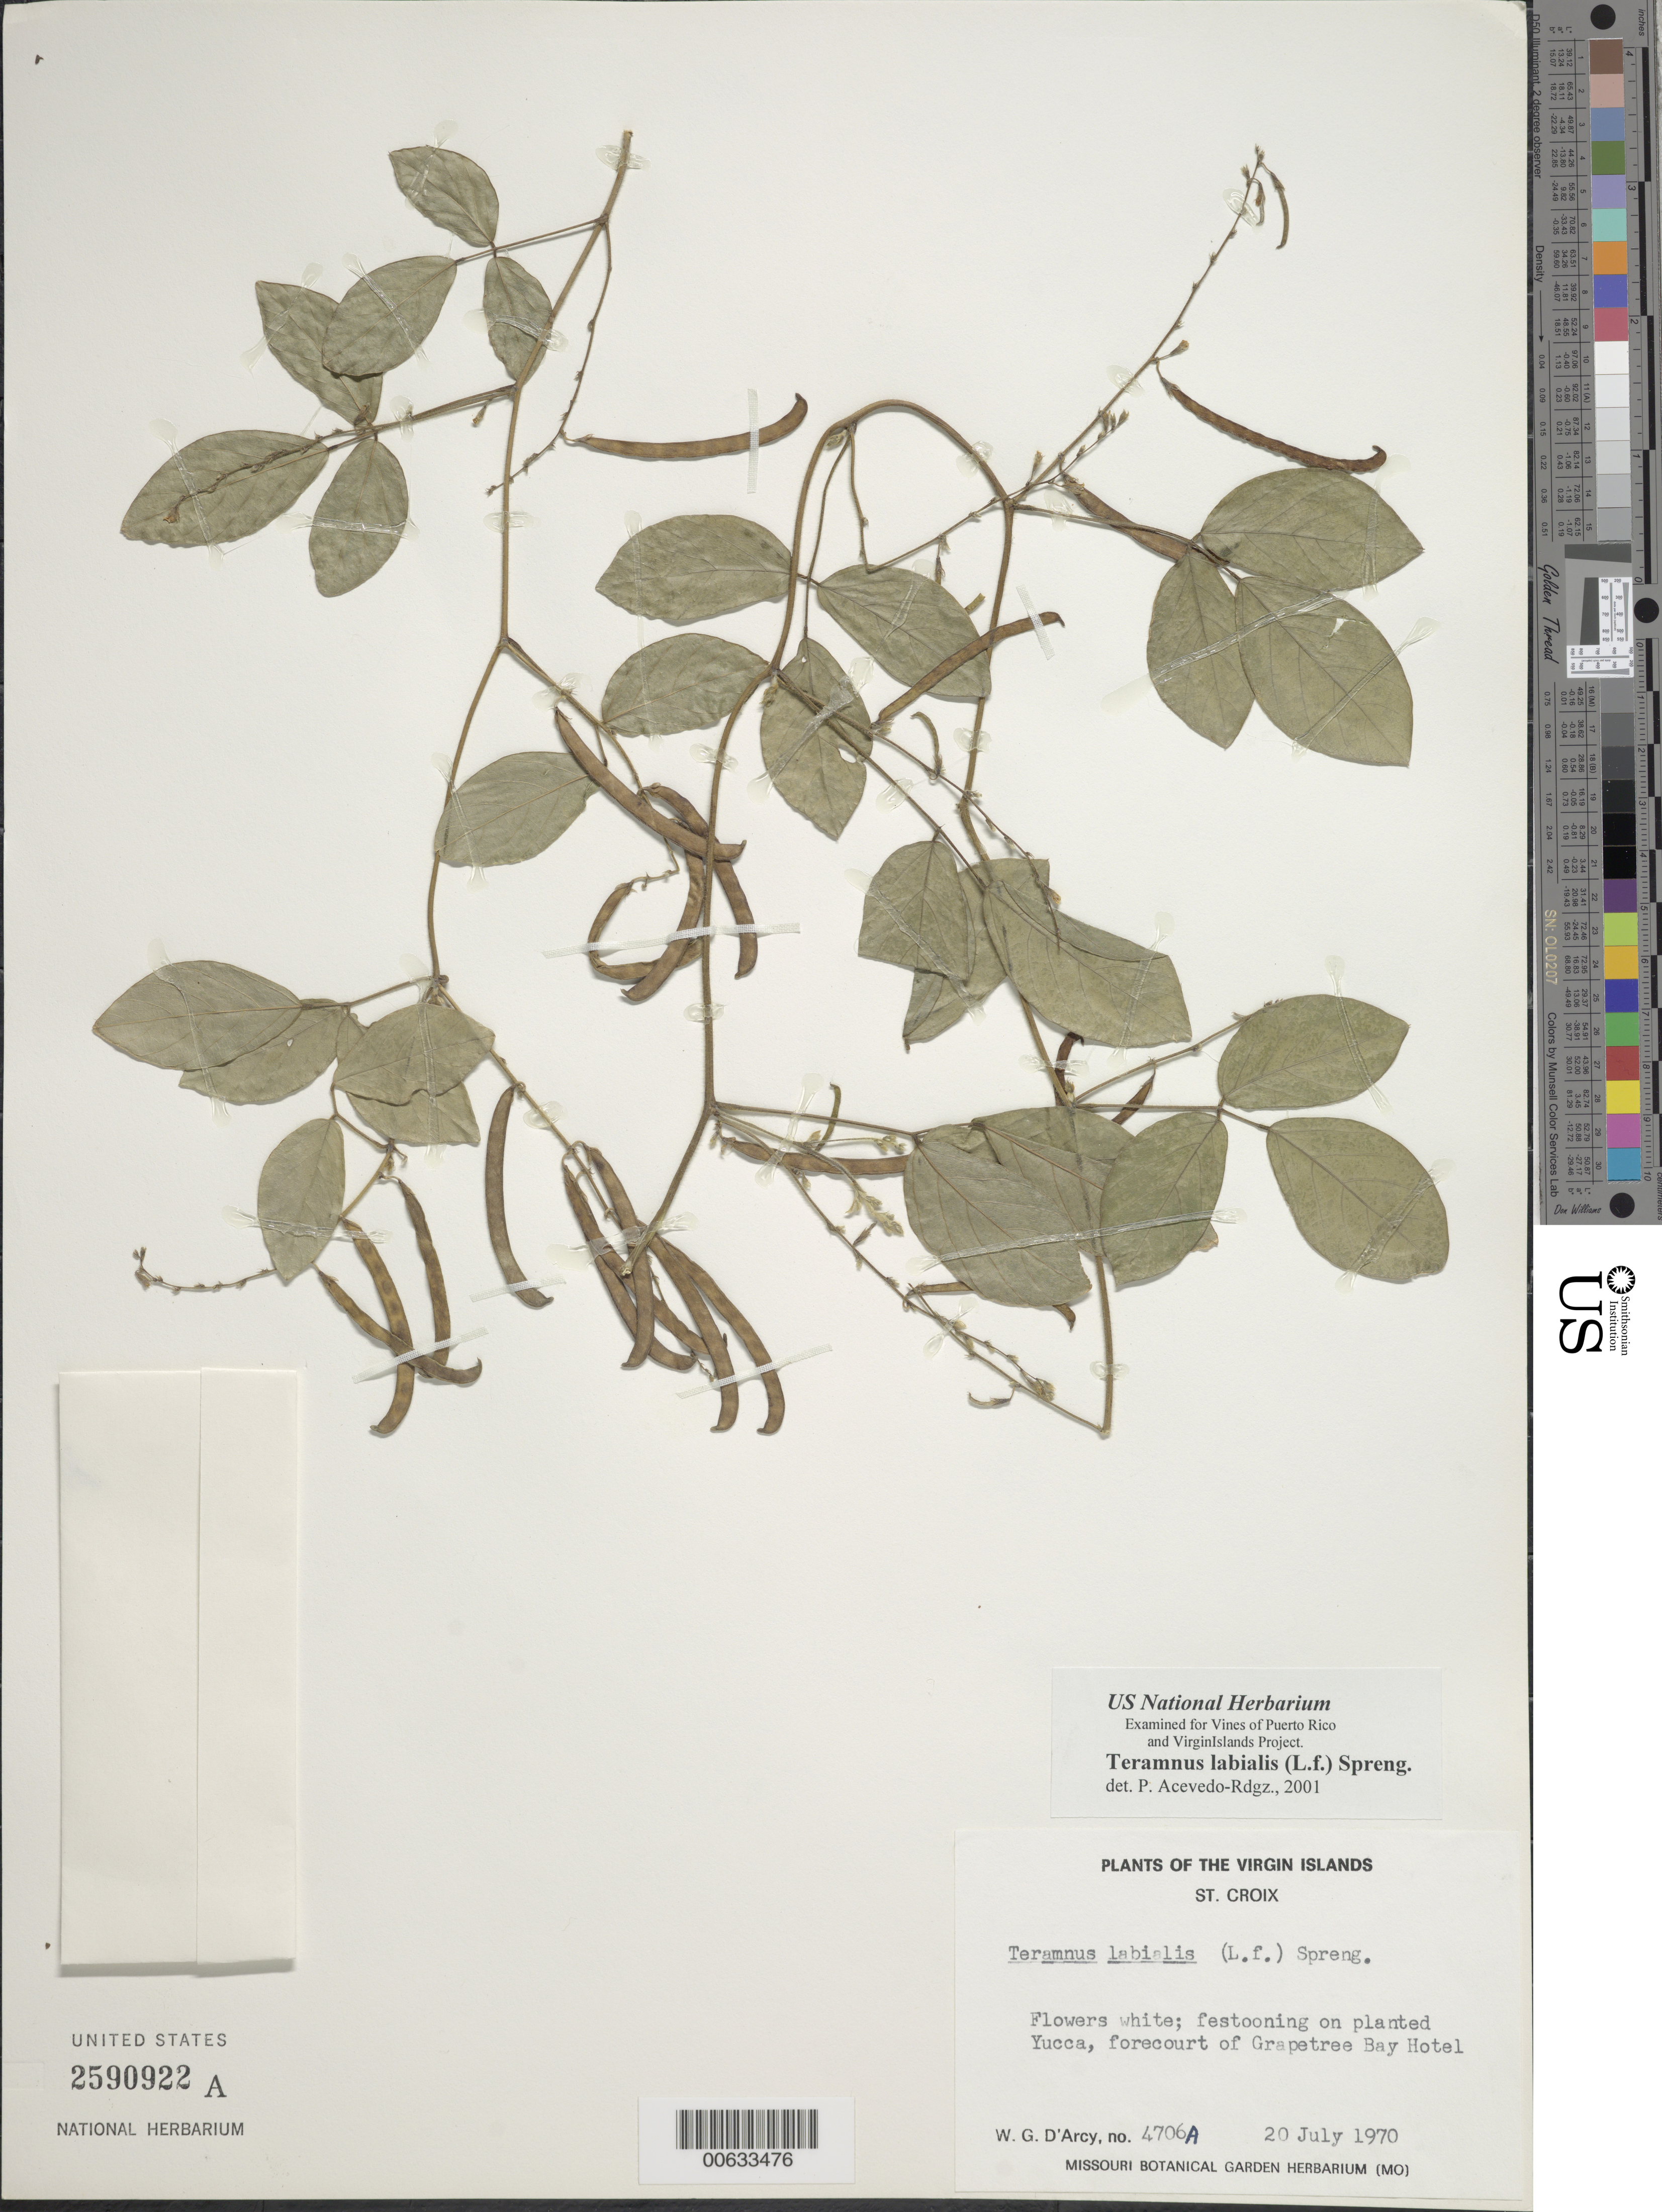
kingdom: Plantae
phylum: Tracheophyta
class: Magnoliopsida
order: Fabales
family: Fabaceae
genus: Teramnus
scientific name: Teramnus labialis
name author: (L. f.) Spreng.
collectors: W. G. D'Arcy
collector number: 4706A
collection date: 1970-07-20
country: U.S. Virgin Islands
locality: The Virgin Islands, St. Croix, forecourt of Grapetree Bay Hotel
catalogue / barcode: US 2590922A